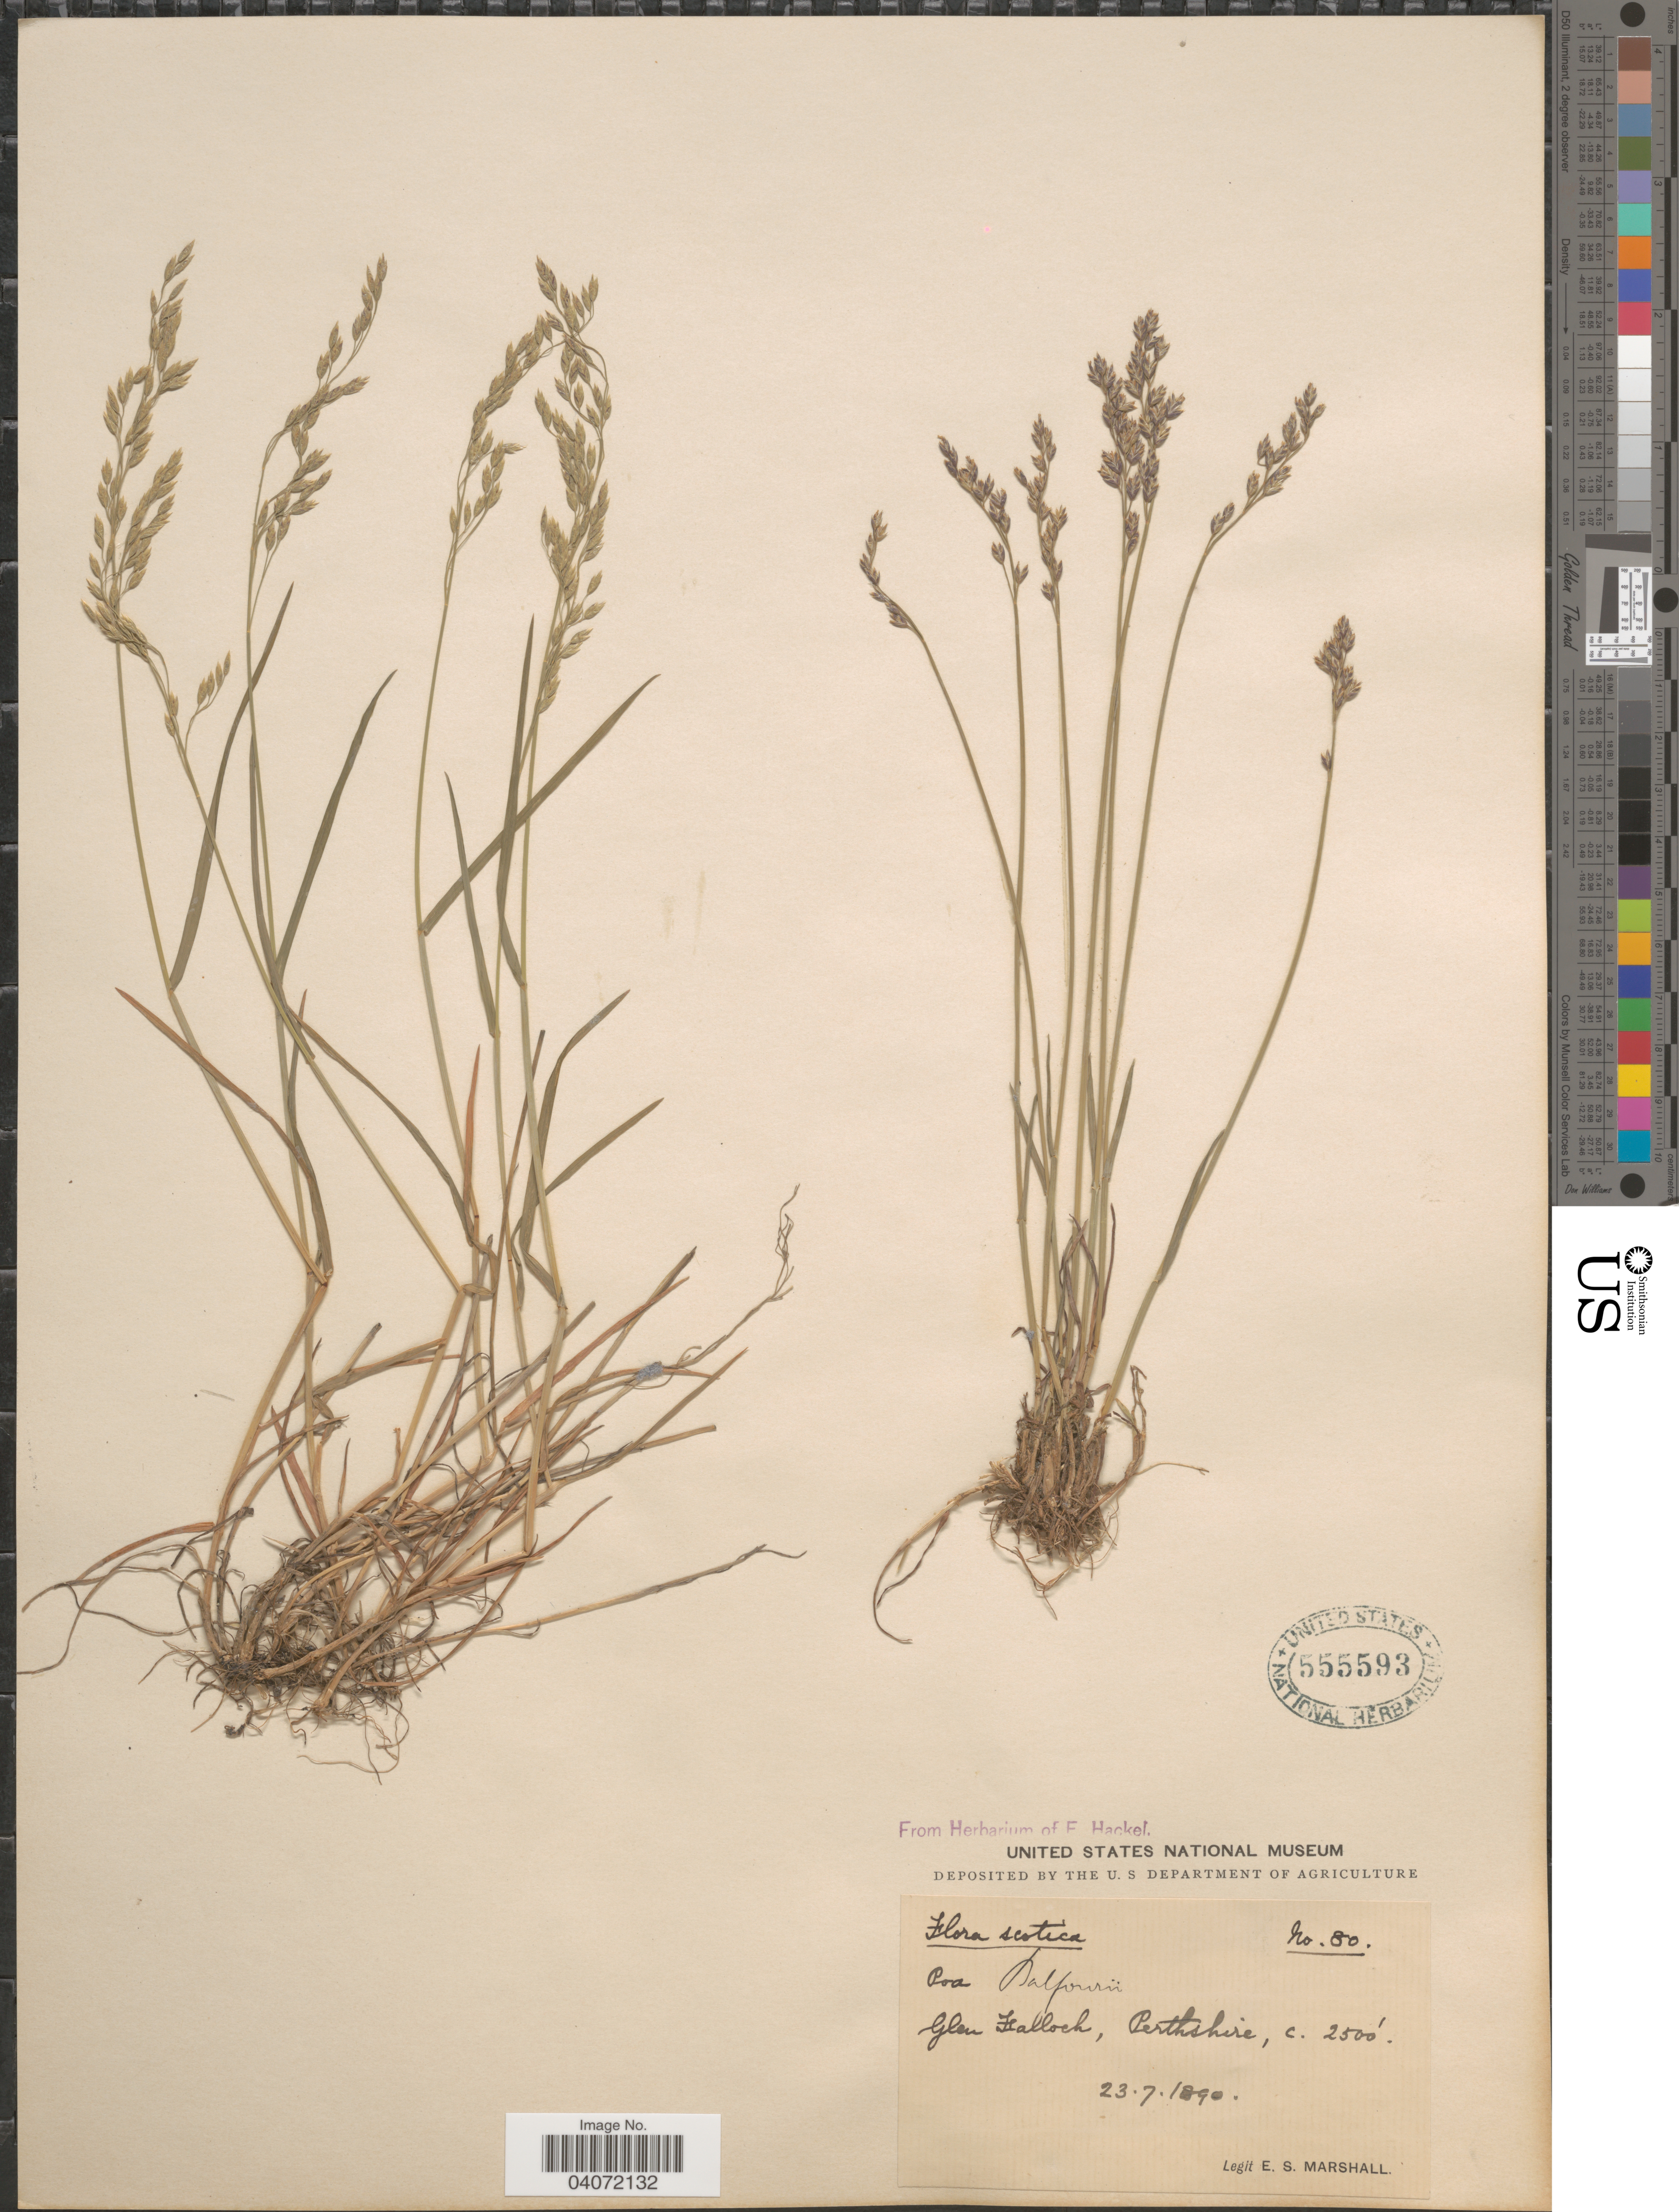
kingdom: Plantae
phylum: Tracheophyta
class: Liliopsida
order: Poales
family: Poaceae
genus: Poa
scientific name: Poa glauca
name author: Vahl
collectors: E. S. Marshall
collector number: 80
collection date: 1890-07-23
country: United Kingdom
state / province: Scotland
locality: Scotica. Glen Hallock, Perthshire.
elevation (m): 762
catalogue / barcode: US 555593